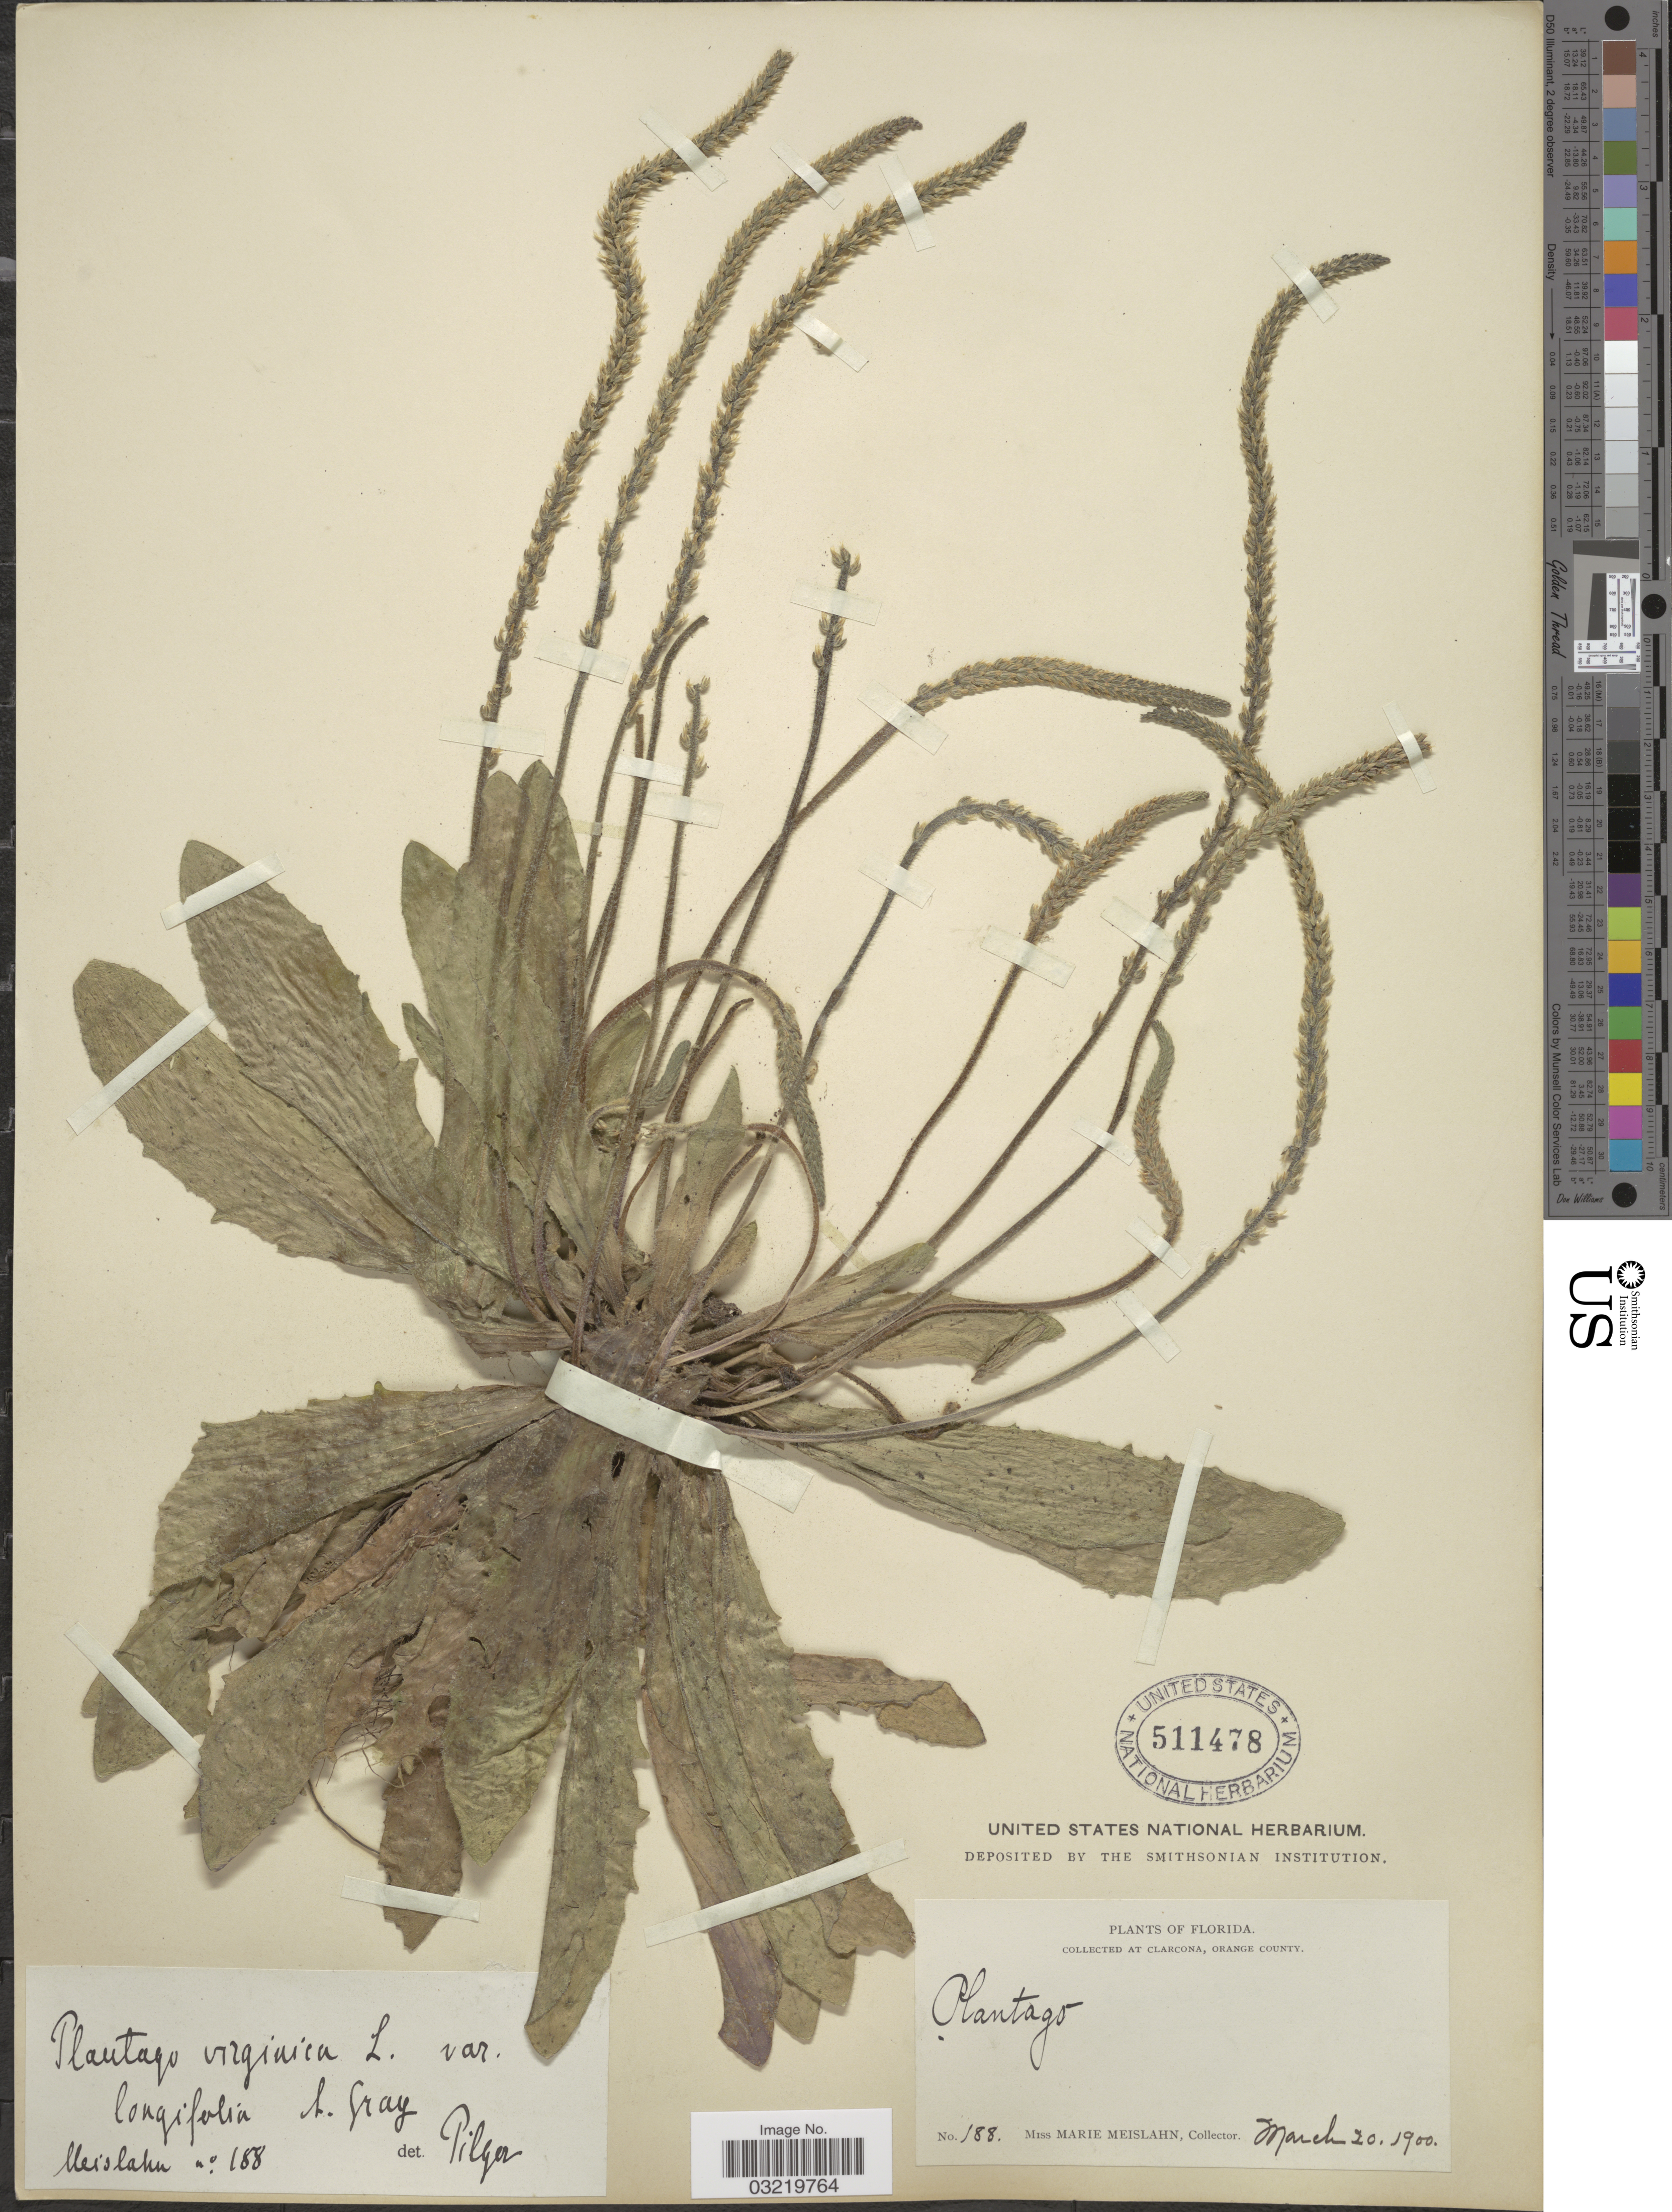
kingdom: Plantae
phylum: Tracheophyta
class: Magnoliopsida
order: Lamiales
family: Plantaginaceae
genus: Plantago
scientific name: Plantago virginica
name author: L.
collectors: M. Meislahn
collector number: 188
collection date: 1900-03-20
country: United States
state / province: Florida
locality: At Clarcona, Orange County.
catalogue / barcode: US 511478